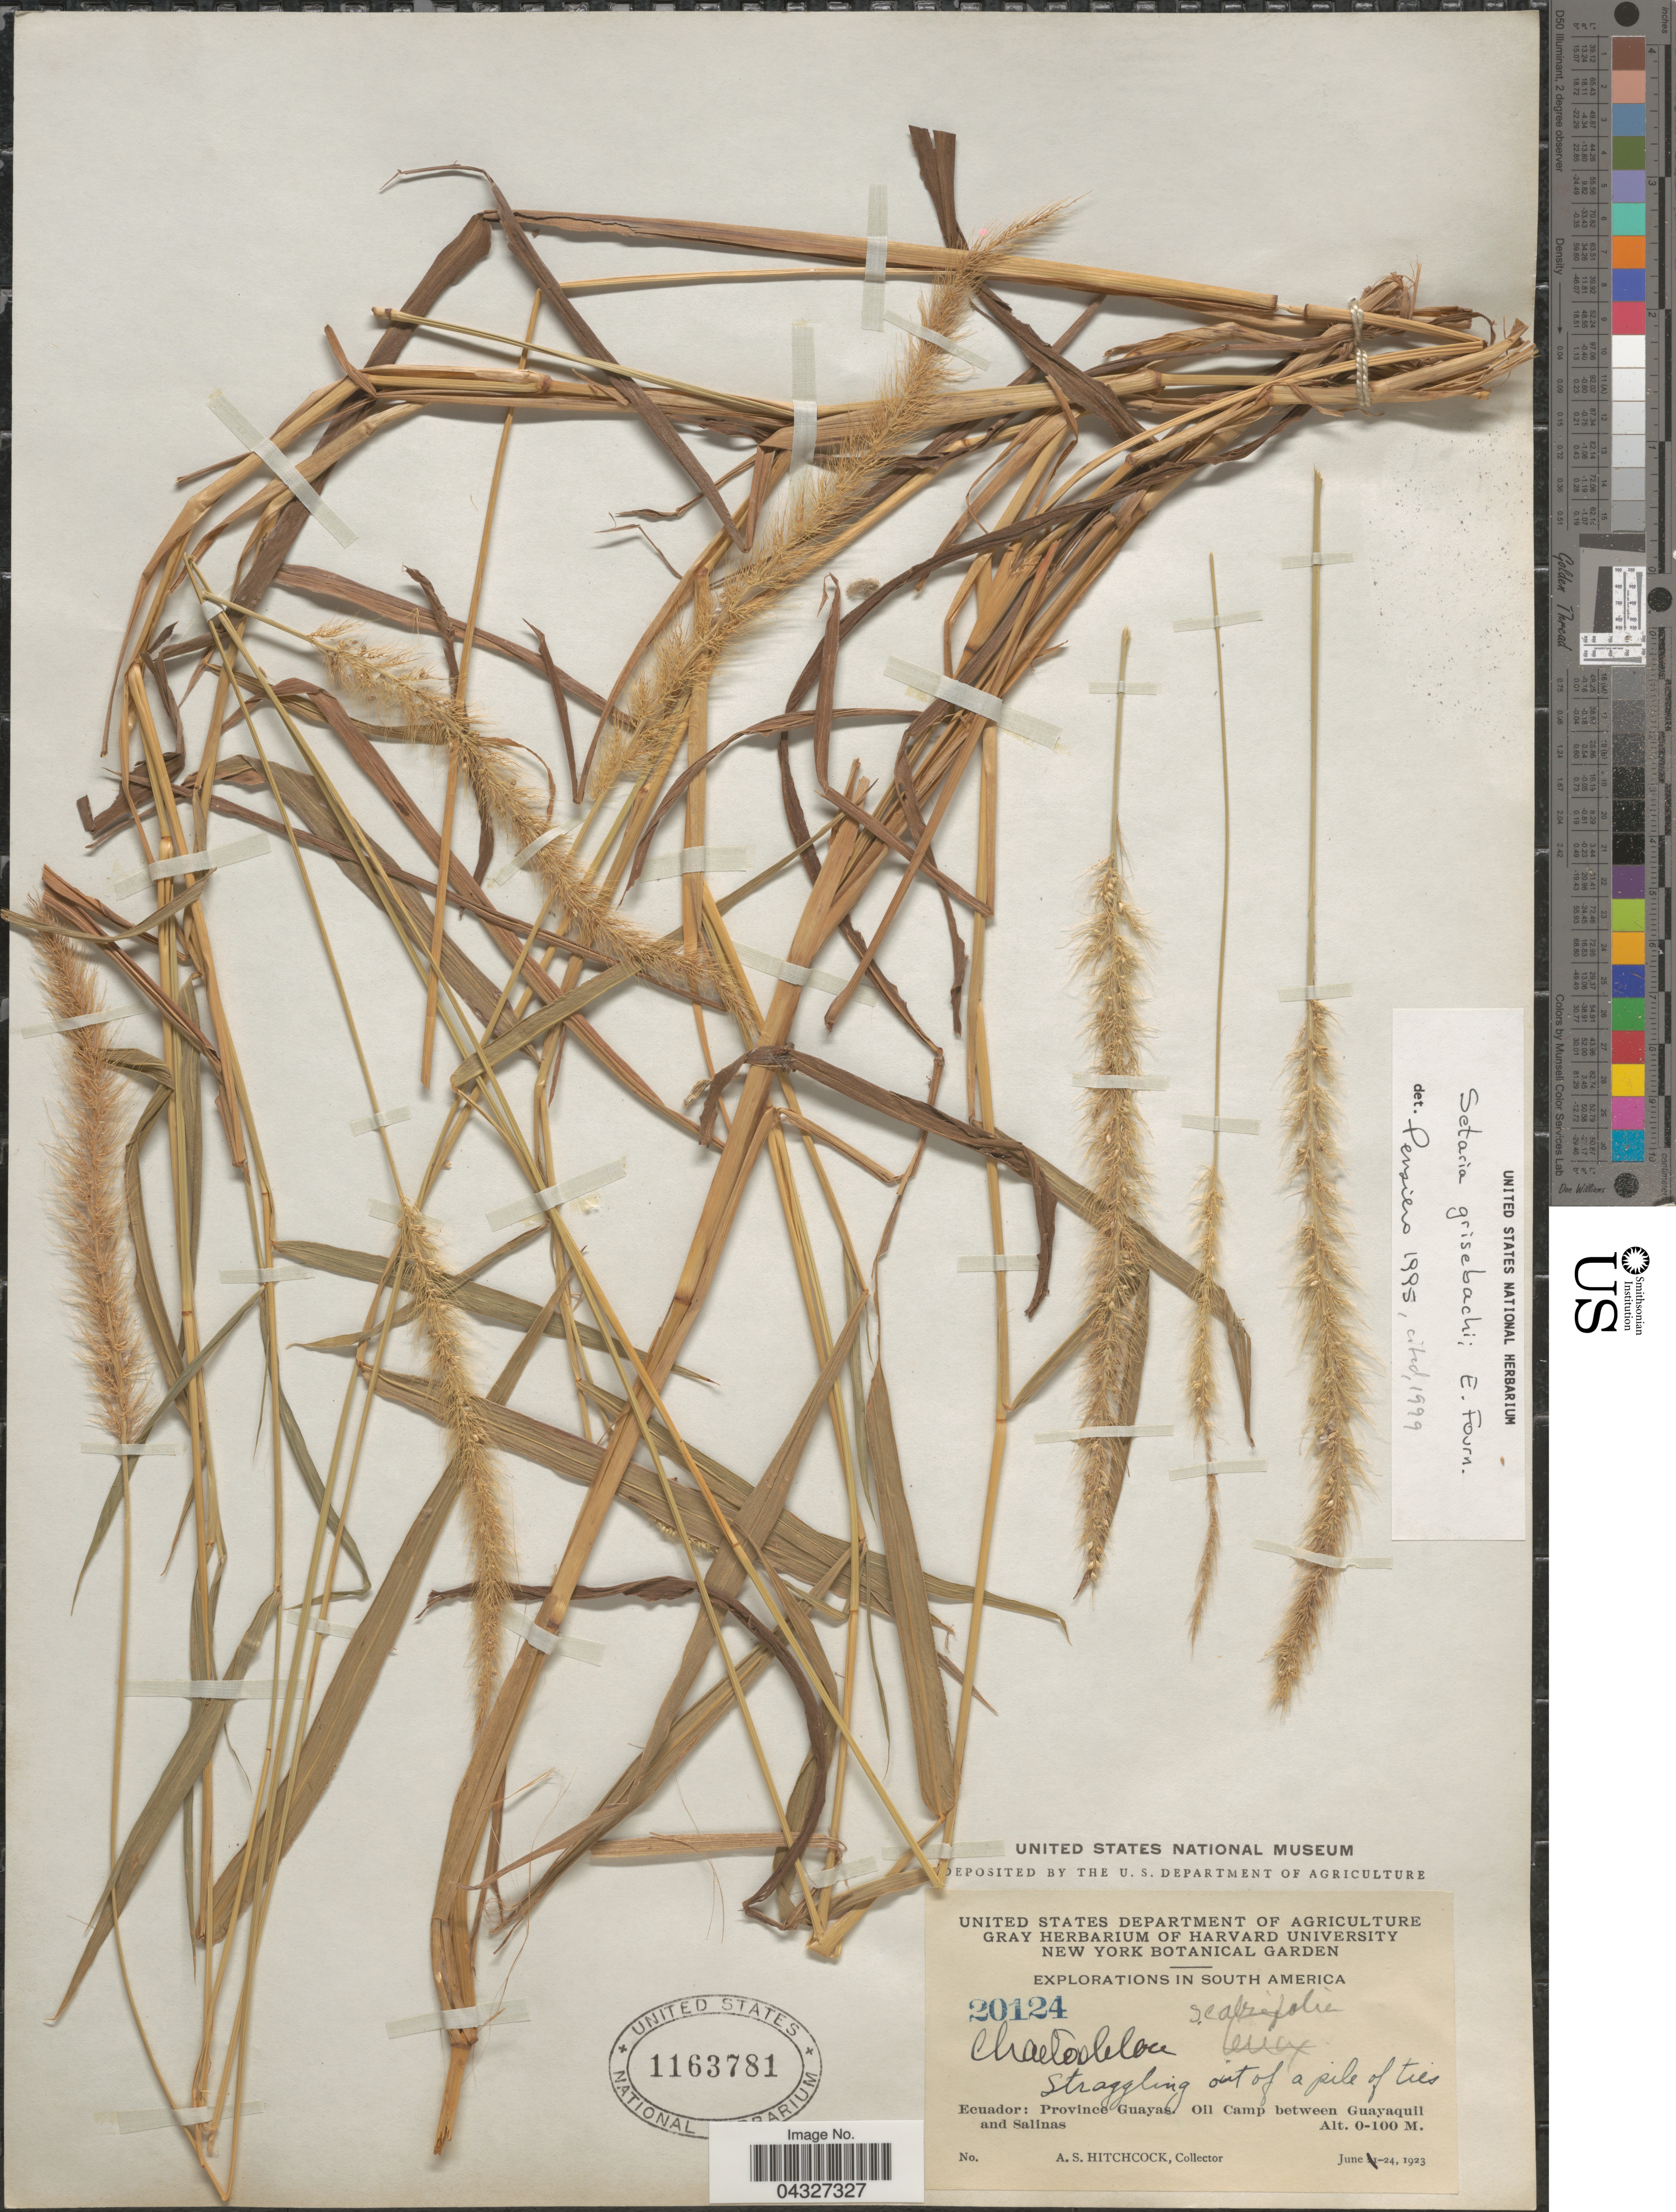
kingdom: Plantae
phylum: Tracheophyta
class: Liliopsida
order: Poales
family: Poaceae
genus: Setaria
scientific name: Setaria grisebachii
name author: E. Fourn.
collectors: A. S. Hitchcock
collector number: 20124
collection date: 1923-06-24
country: Ecuador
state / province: Guayas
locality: Explorations in South America. Province Guayas. Oil Camp between Guayaquil and Salinas.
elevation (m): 0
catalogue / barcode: US 1163781